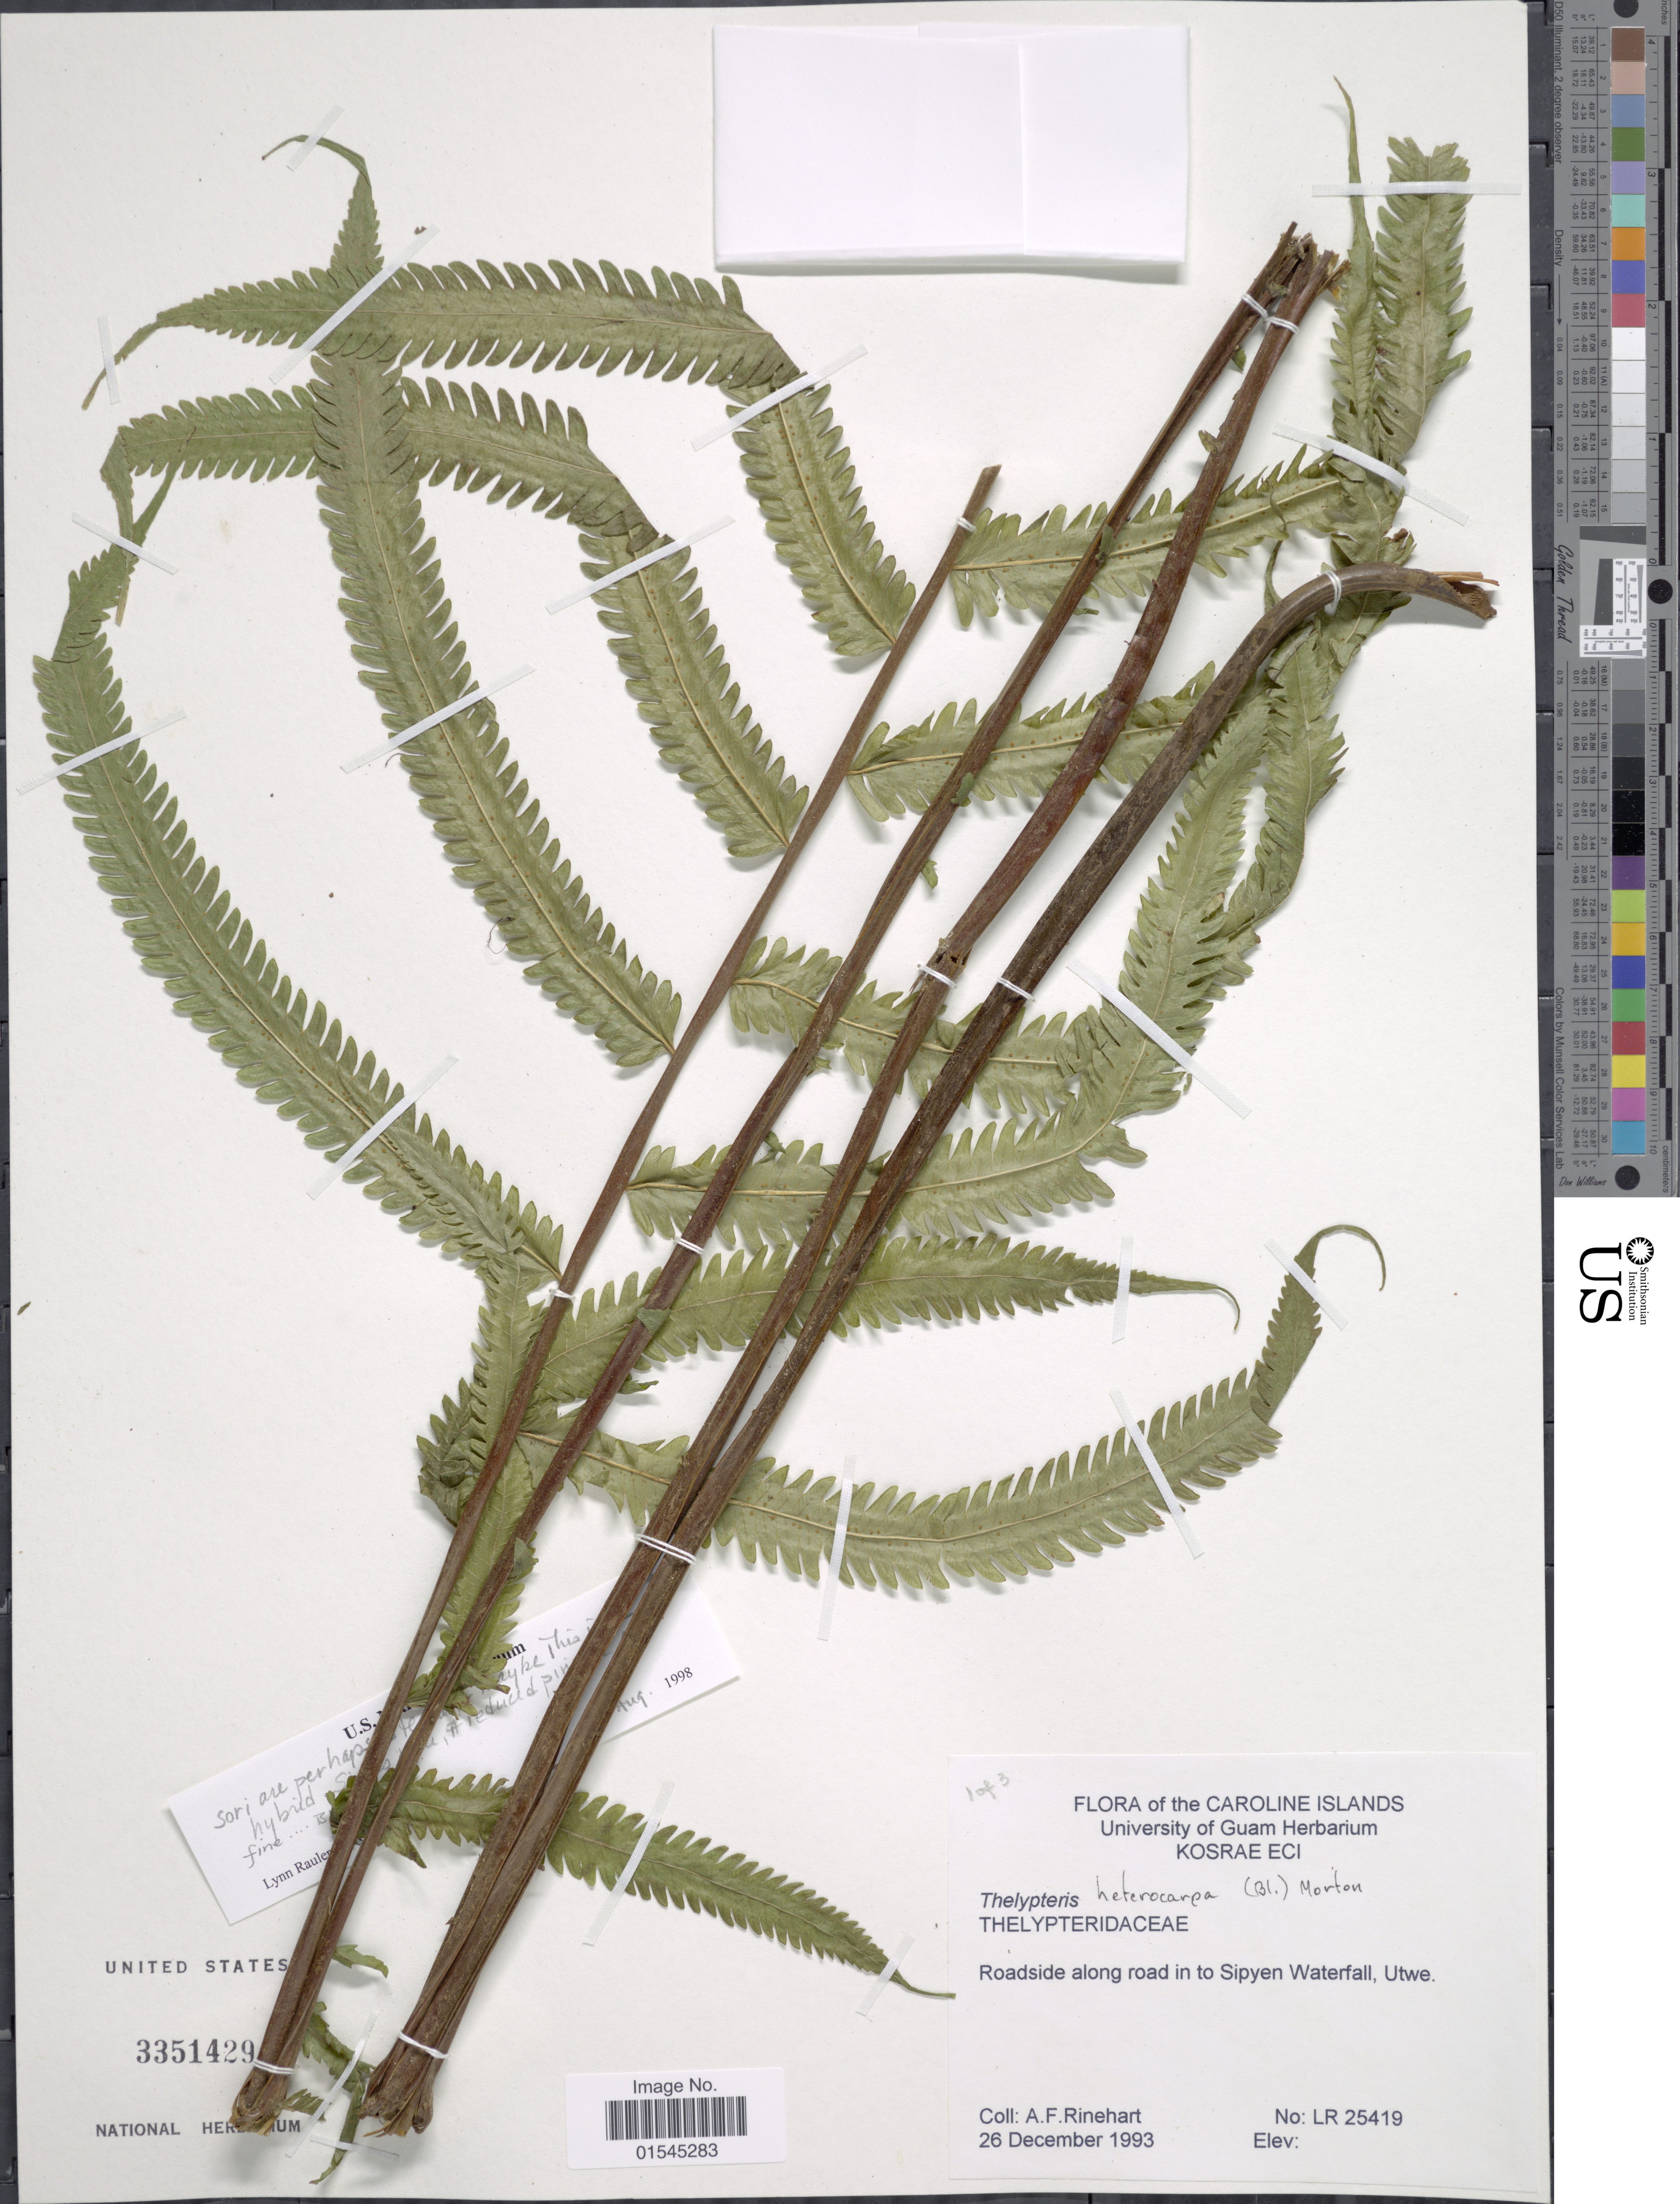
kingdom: Plantae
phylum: Tracheophyta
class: Polypodiopsida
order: Polypodiales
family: Thelypteridaceae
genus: Sphaerostephanos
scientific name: Sphaerostephanos heterocarpus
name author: (Blume) Holttum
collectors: A. Rinehart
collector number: LR 25419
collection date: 1993-12-26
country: Micronesia, Federated States of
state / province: Kosrae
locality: The Caroline Islands. Kosrae Eci. Roadside along road in to Sipyen Waterfall, Utwe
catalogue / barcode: US 3351429